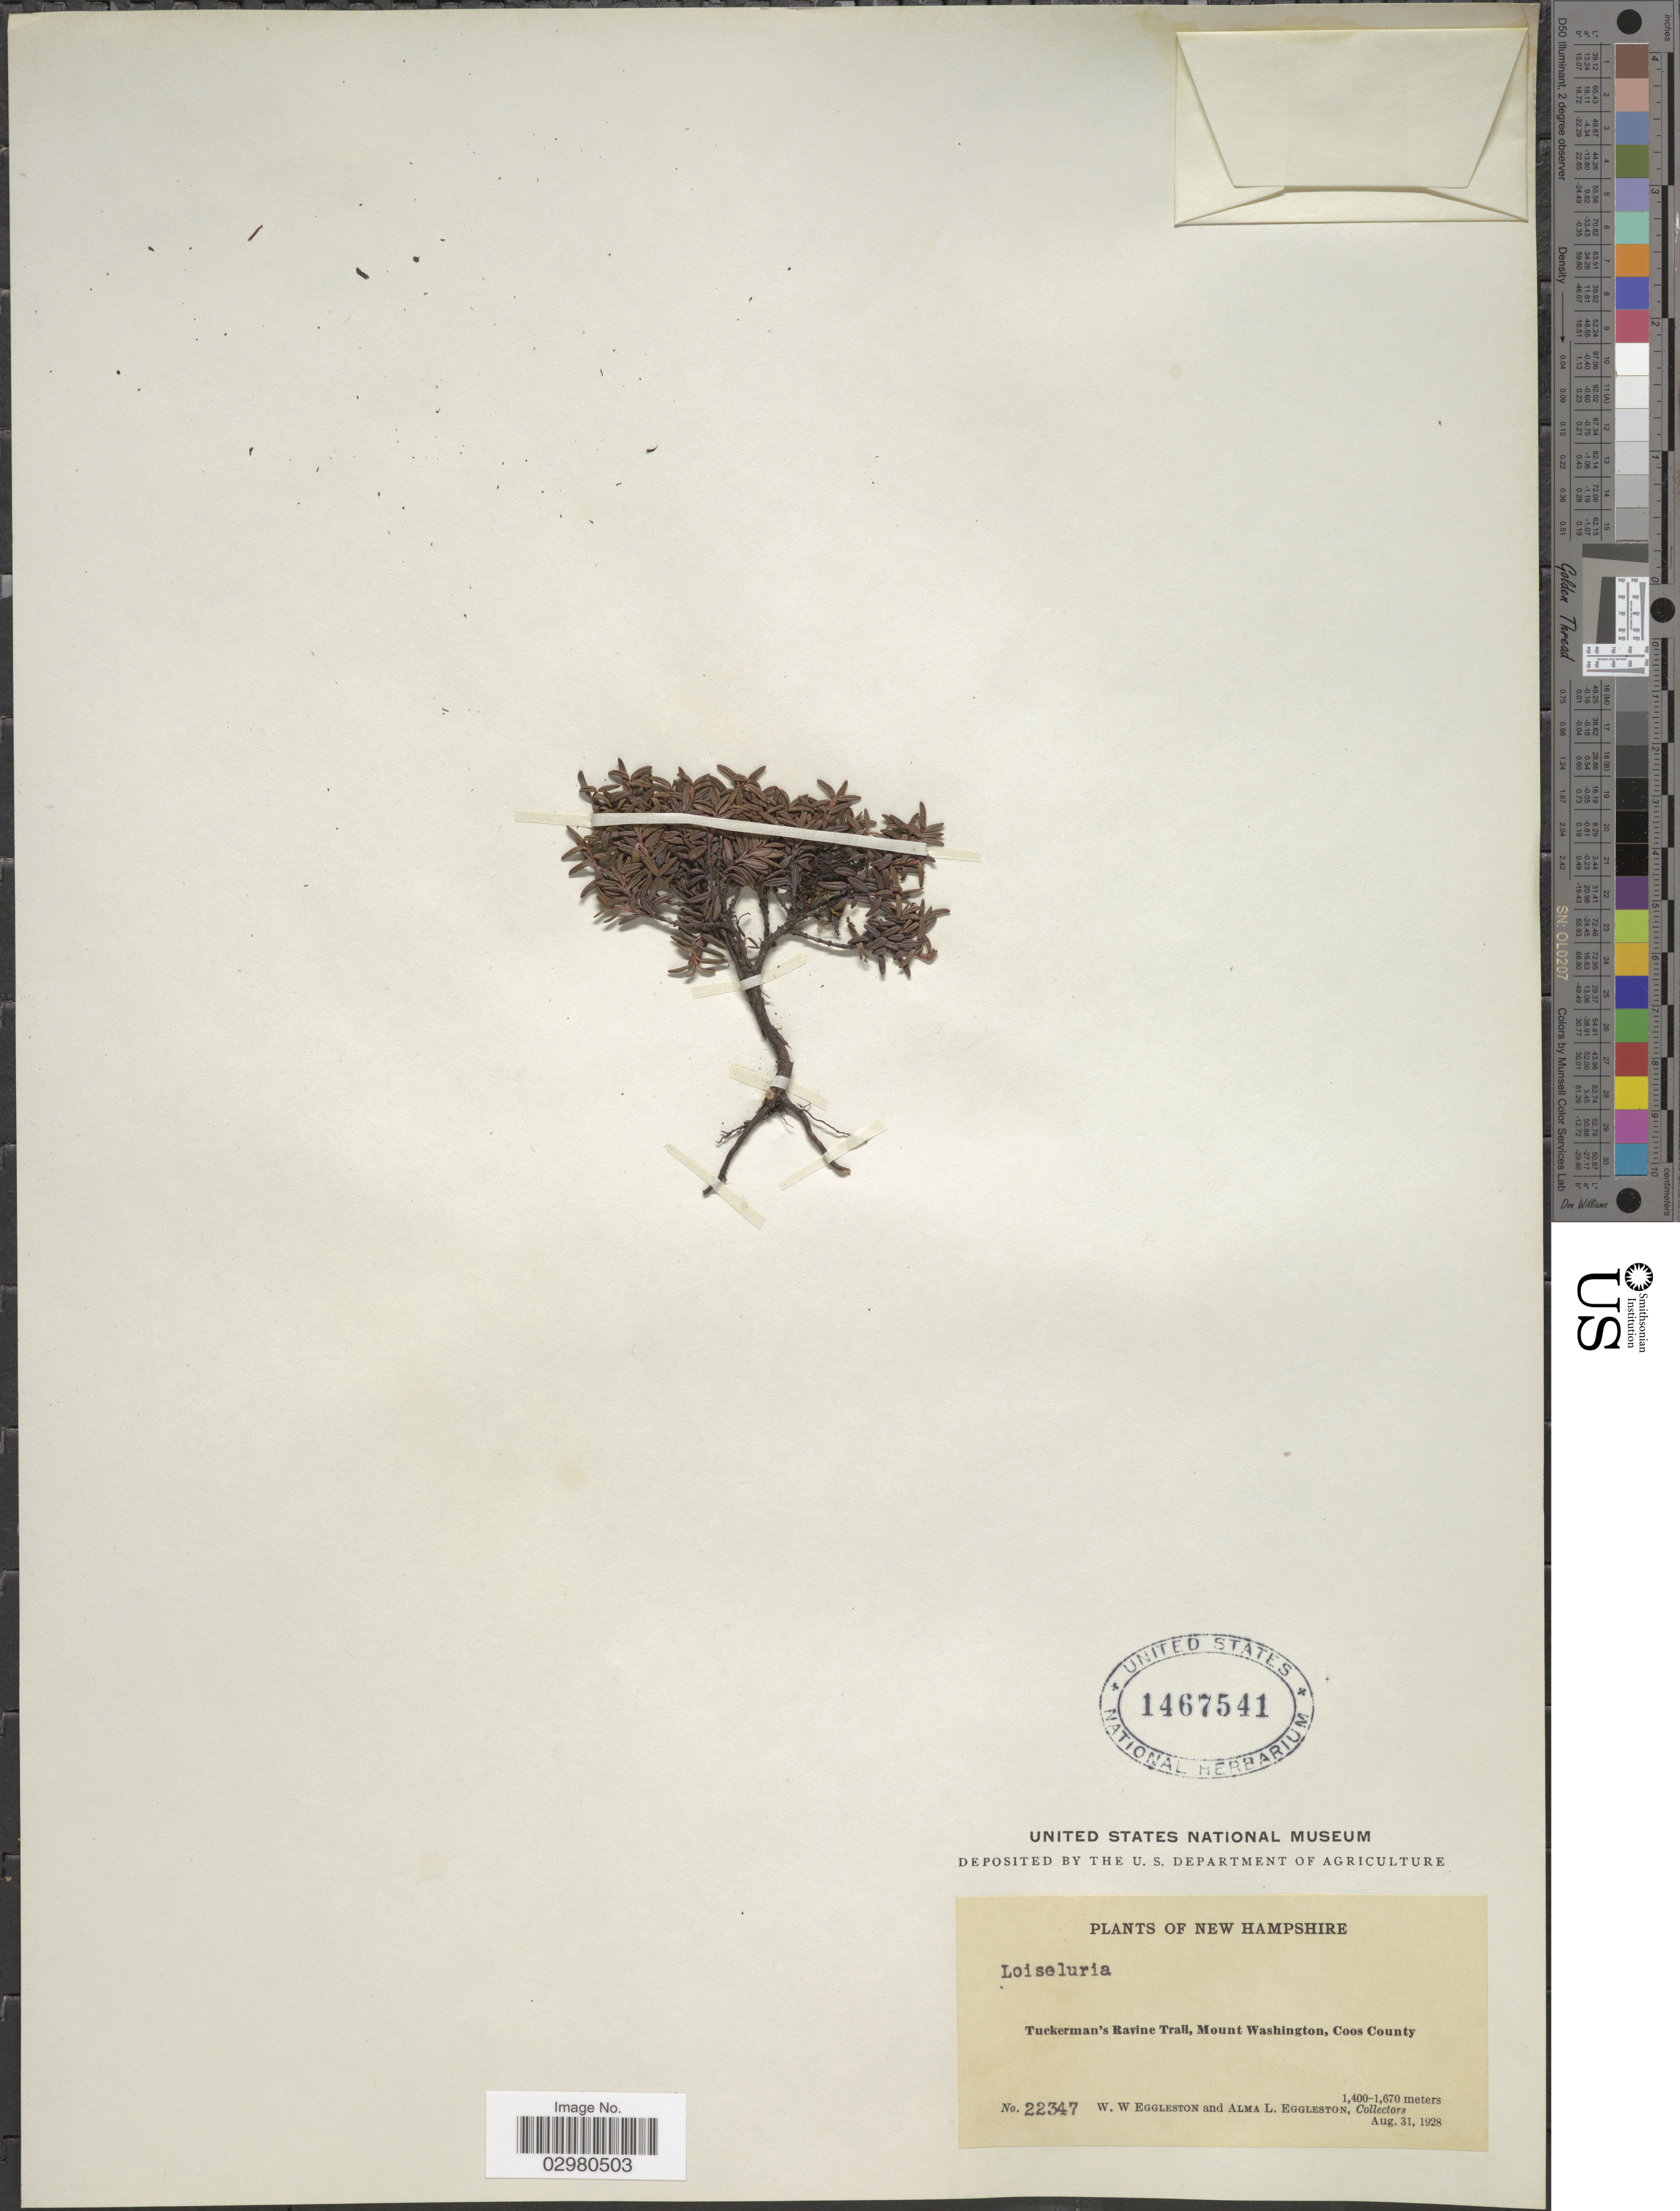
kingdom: Plantae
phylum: Tracheophyta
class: Magnoliopsida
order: Ericales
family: Ericaceae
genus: Loiseleuria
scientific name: Loiseleuria procumbens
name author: (L.) Desv.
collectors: W. W. Eggleston & A. Eggleston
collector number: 22347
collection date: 1928-08-31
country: United States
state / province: New Hampshire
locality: Tuckerman's Ravine Trail, Mount Washington, Coos County.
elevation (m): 1400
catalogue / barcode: US 1467541